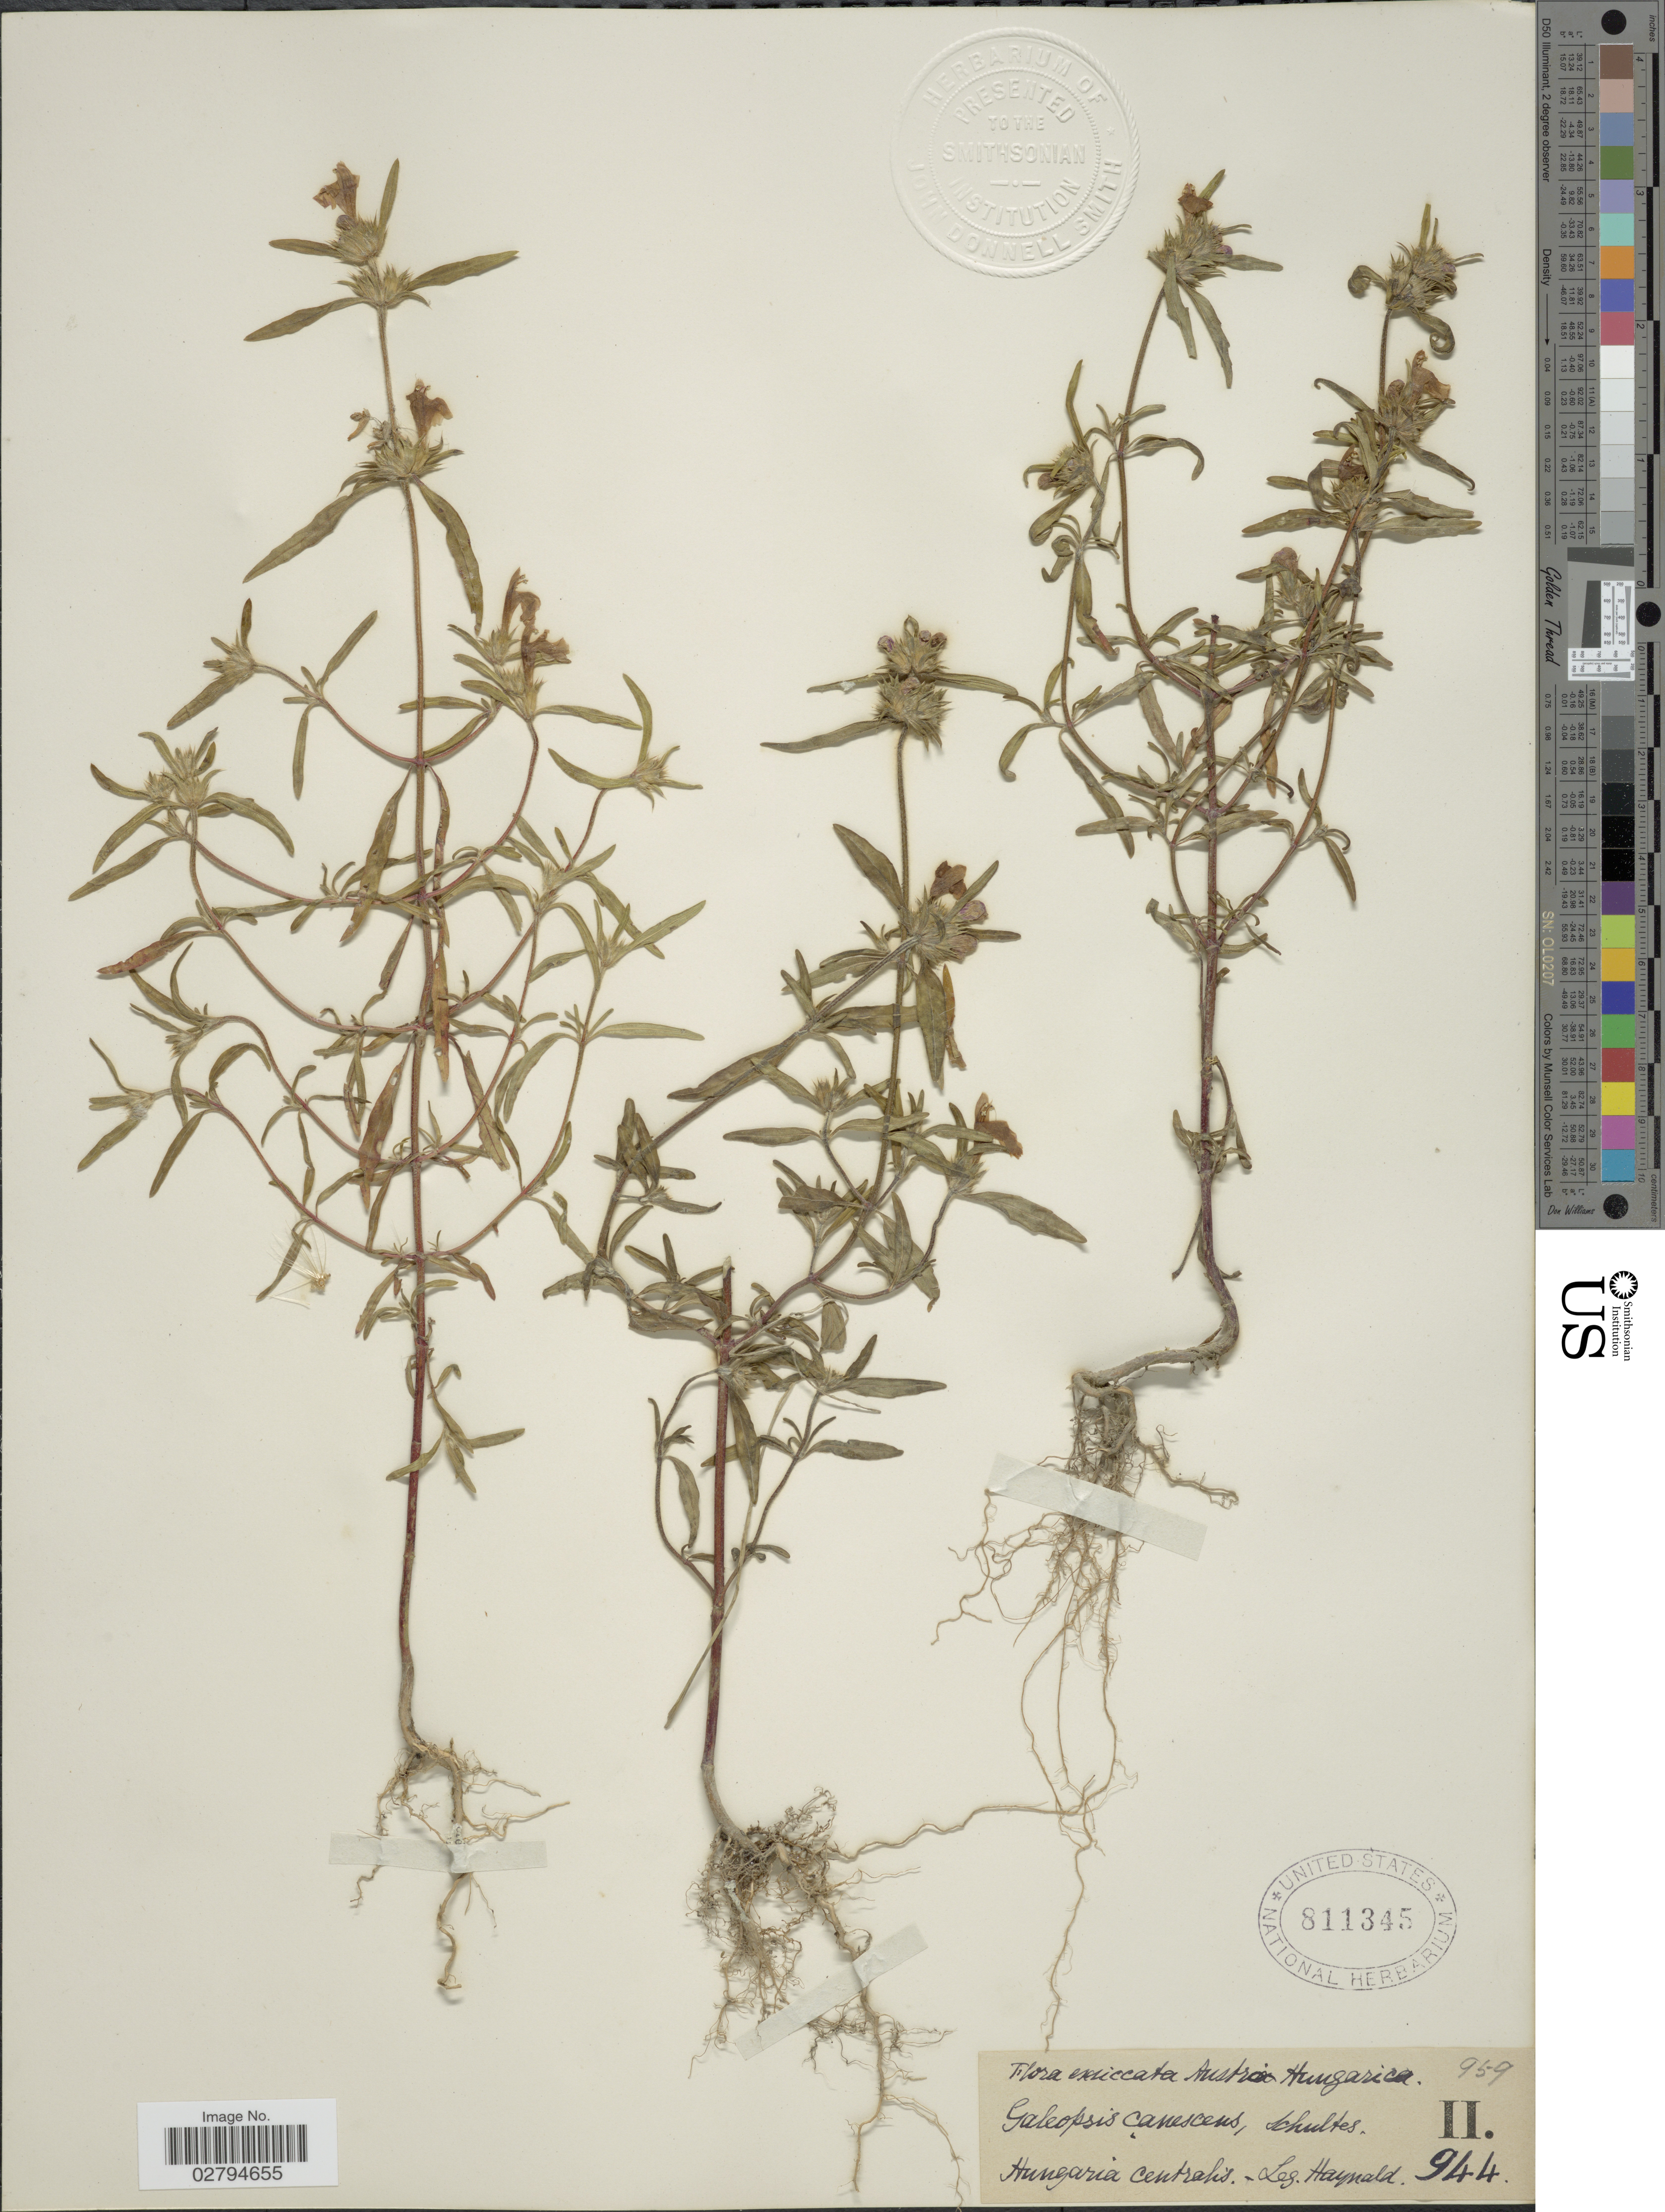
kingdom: Plantae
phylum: Tracheophyta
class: Magnoliopsida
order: Lamiales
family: Lamiaceae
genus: Galeopsis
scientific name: Galeopsis canescens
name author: Schult.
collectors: -. Haynald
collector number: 944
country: Hungary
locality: Hungaria centralis.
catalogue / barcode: US 811345